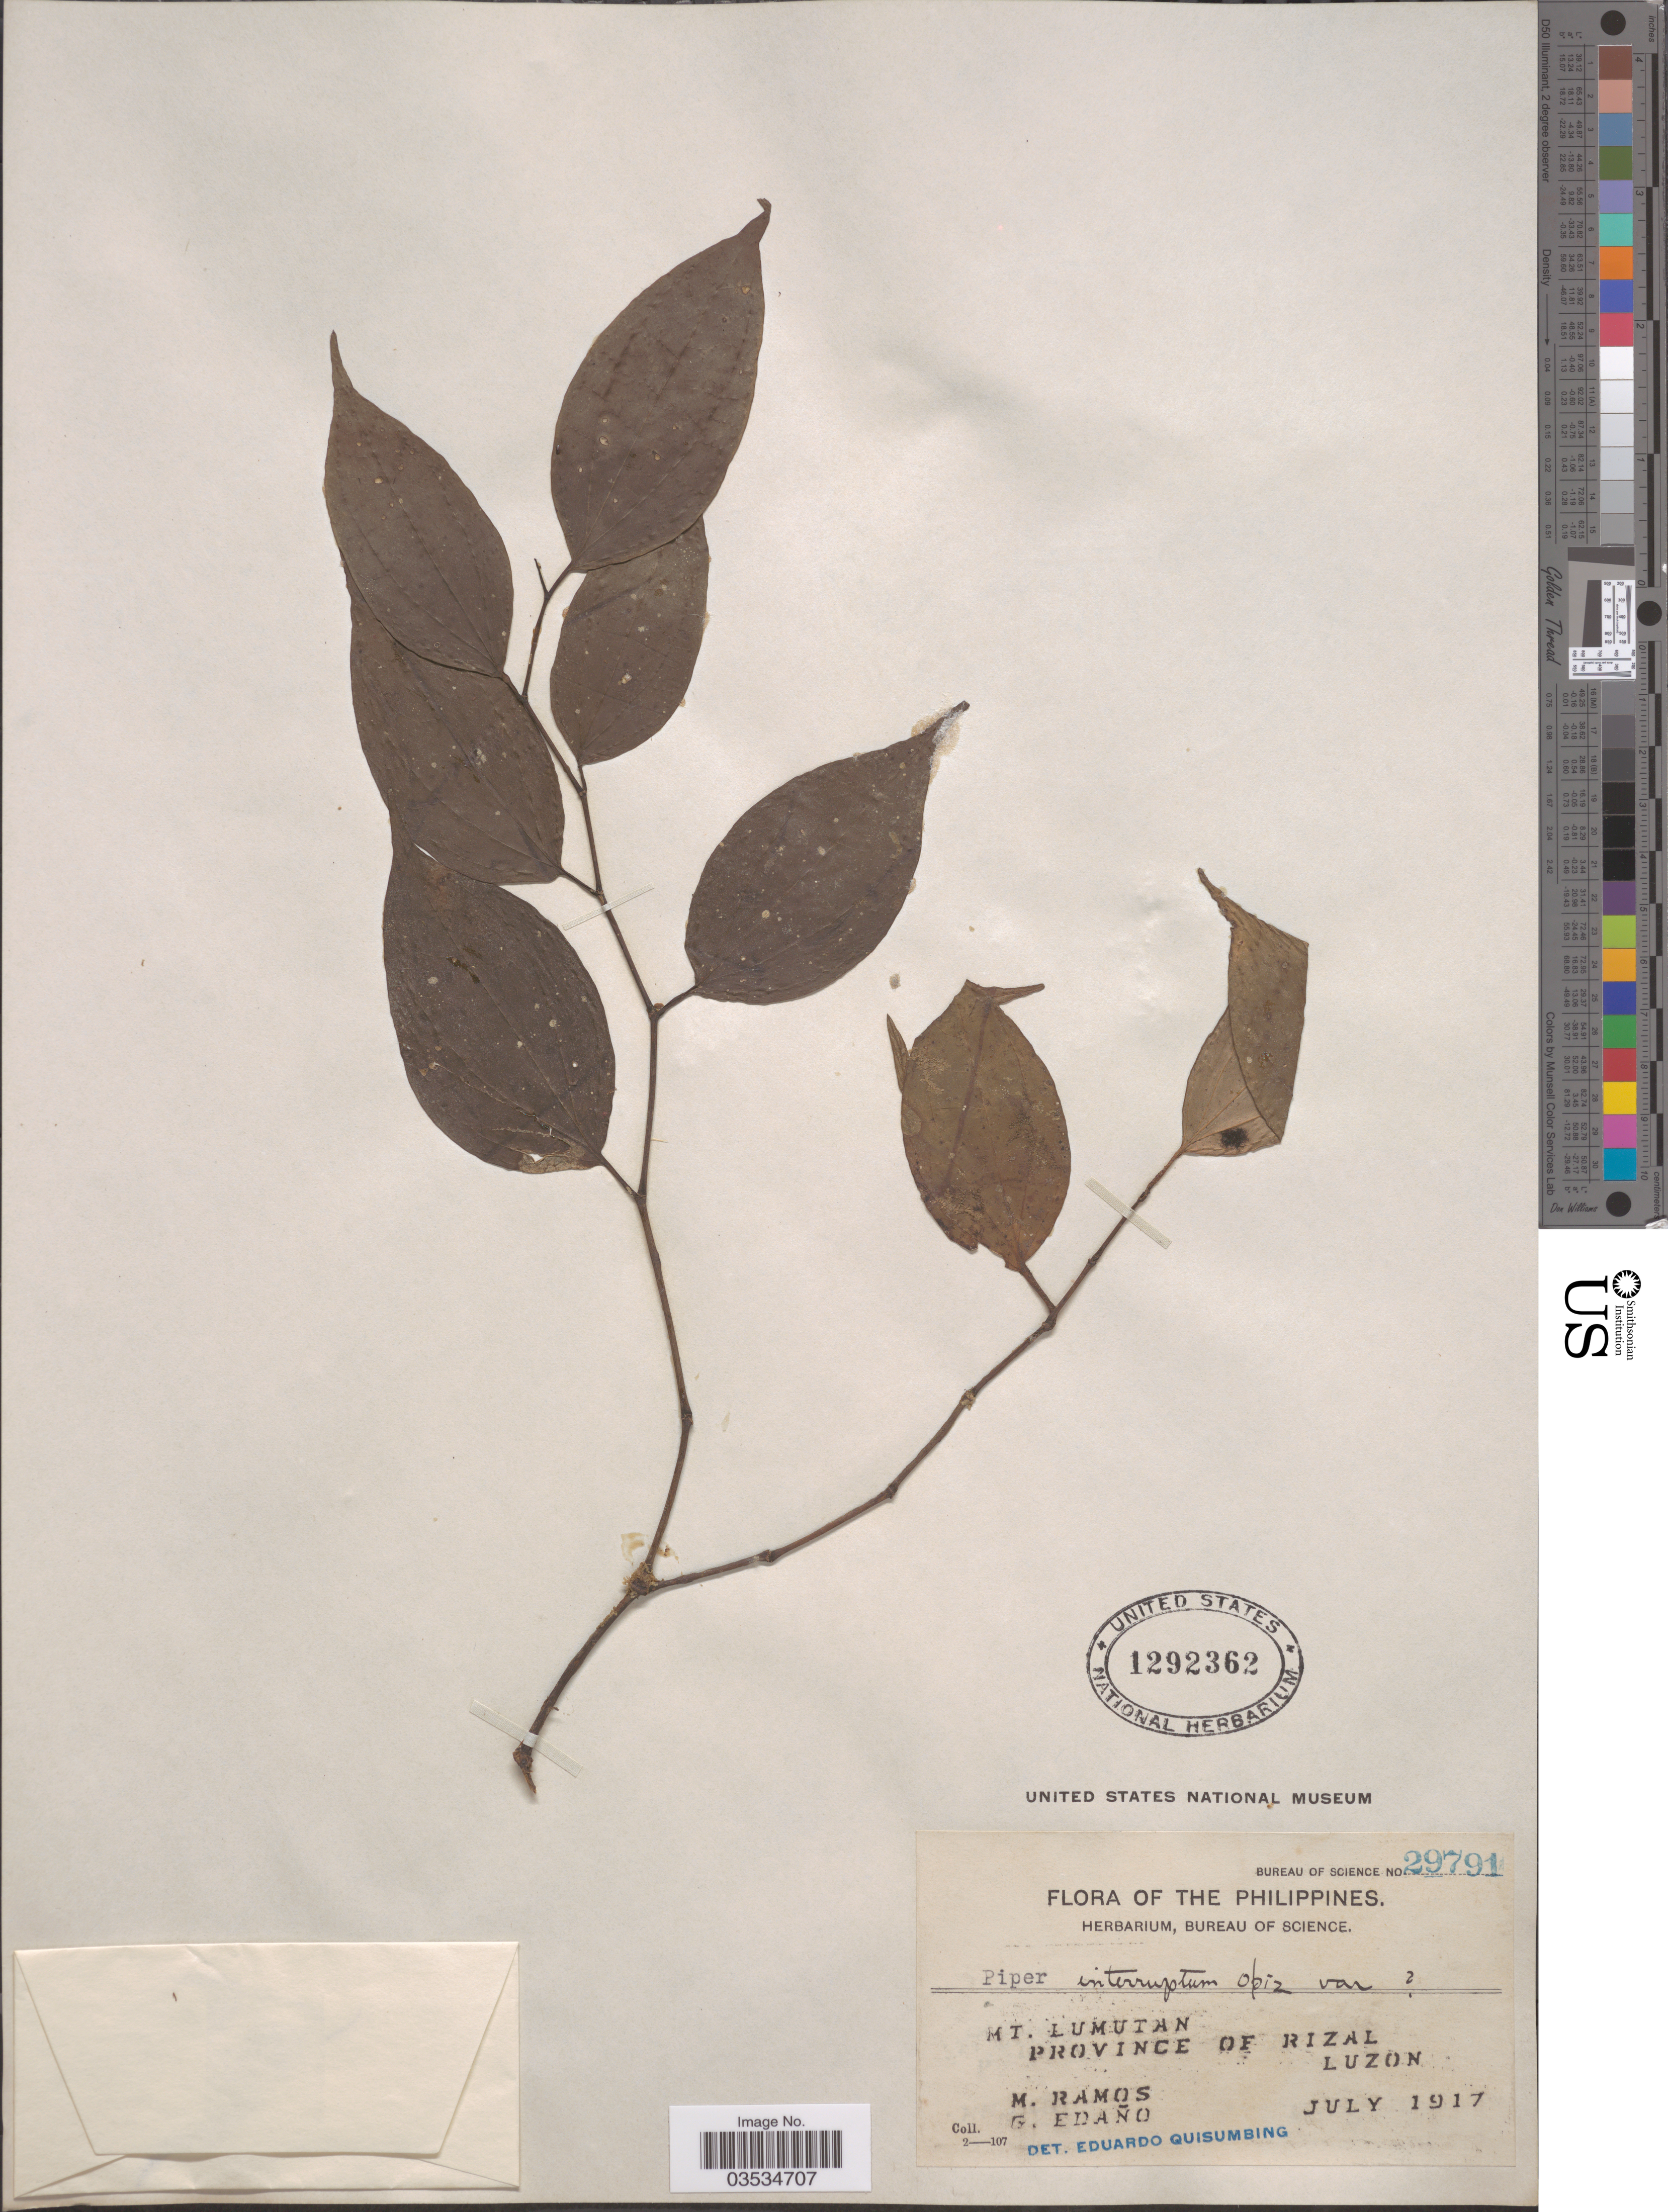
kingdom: Plantae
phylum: Tracheophyta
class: Magnoliopsida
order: Piperales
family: Piperaceae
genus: Piper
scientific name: Piper interruptum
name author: Opiz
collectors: M. Ramos & G. Edaño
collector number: Bureau of Science 29791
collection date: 1917-07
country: Philippines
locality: Mt. Lumutan, Province of Rizal, Luzon.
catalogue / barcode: US 1292362